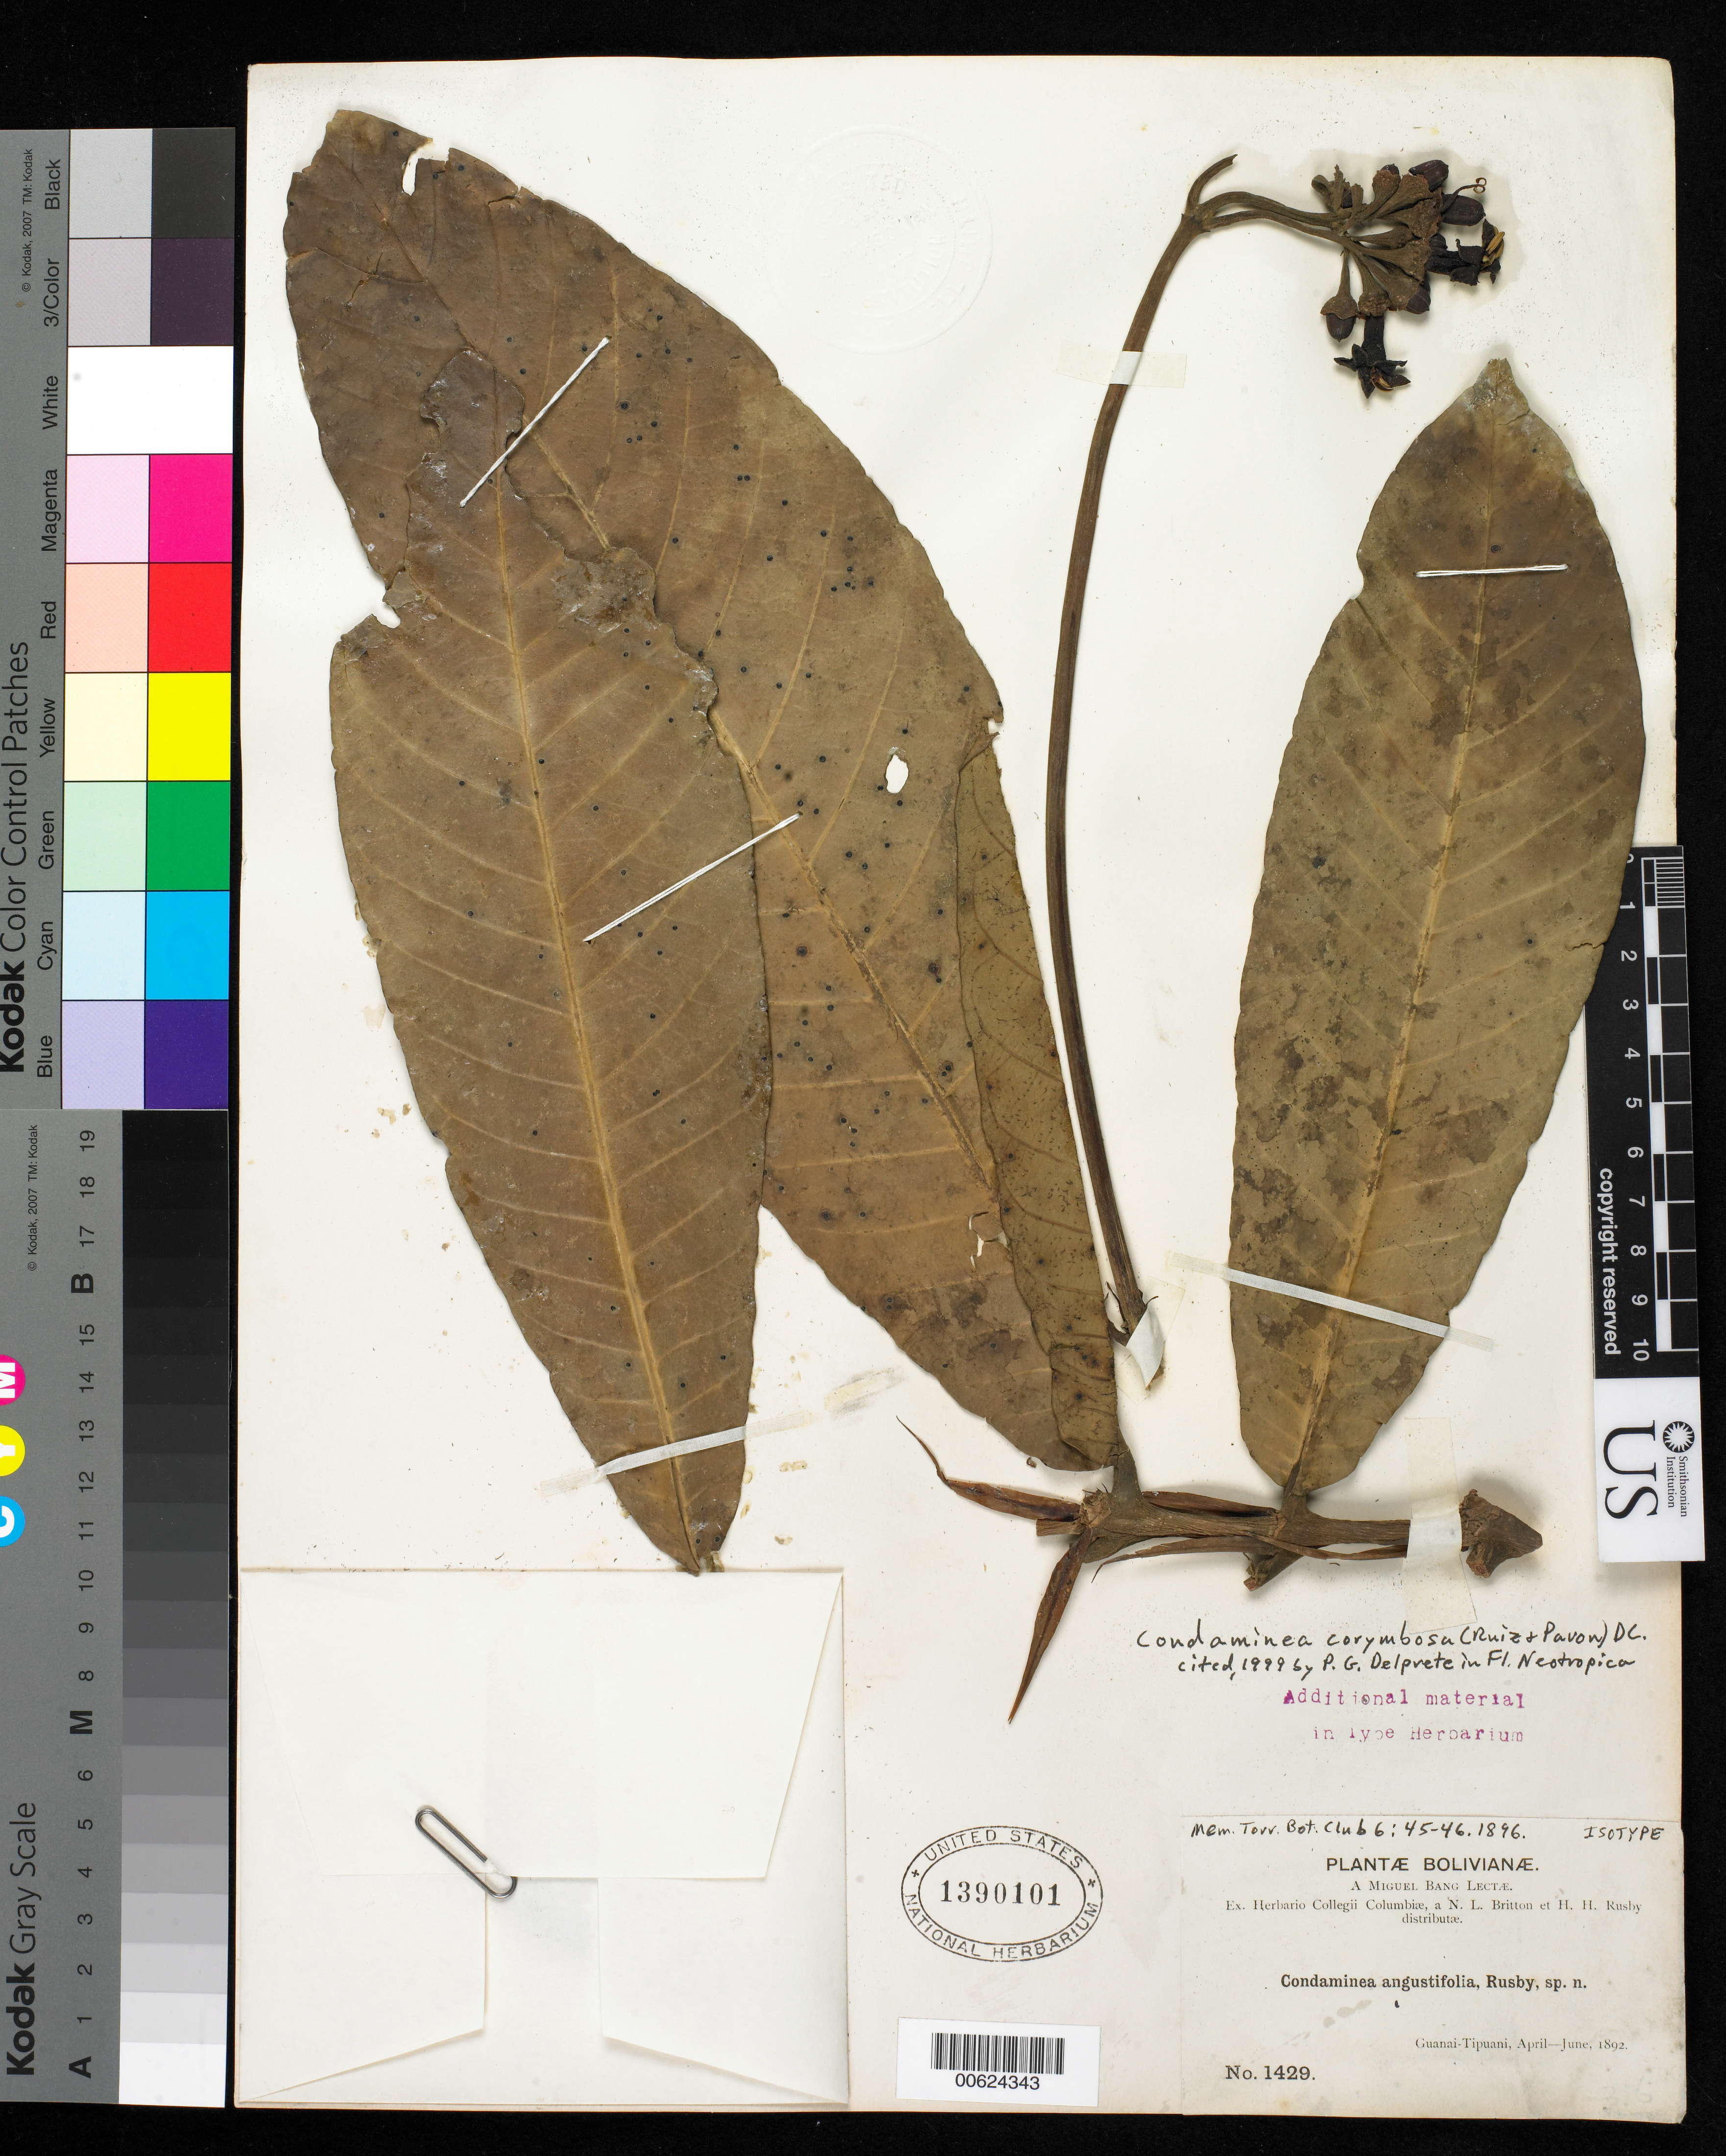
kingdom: Plantae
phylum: Tracheophyta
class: Magnoliopsida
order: Gentianales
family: Rubiaceae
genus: Condaminea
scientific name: Condaminea angustifolia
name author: Rusby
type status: Isotype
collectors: M. Bang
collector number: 1429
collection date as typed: Apr 1892 to -- Jun 1892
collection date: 1892-04/1892-06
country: Bolivia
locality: Guanai - Tipuani.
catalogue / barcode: US 1390101